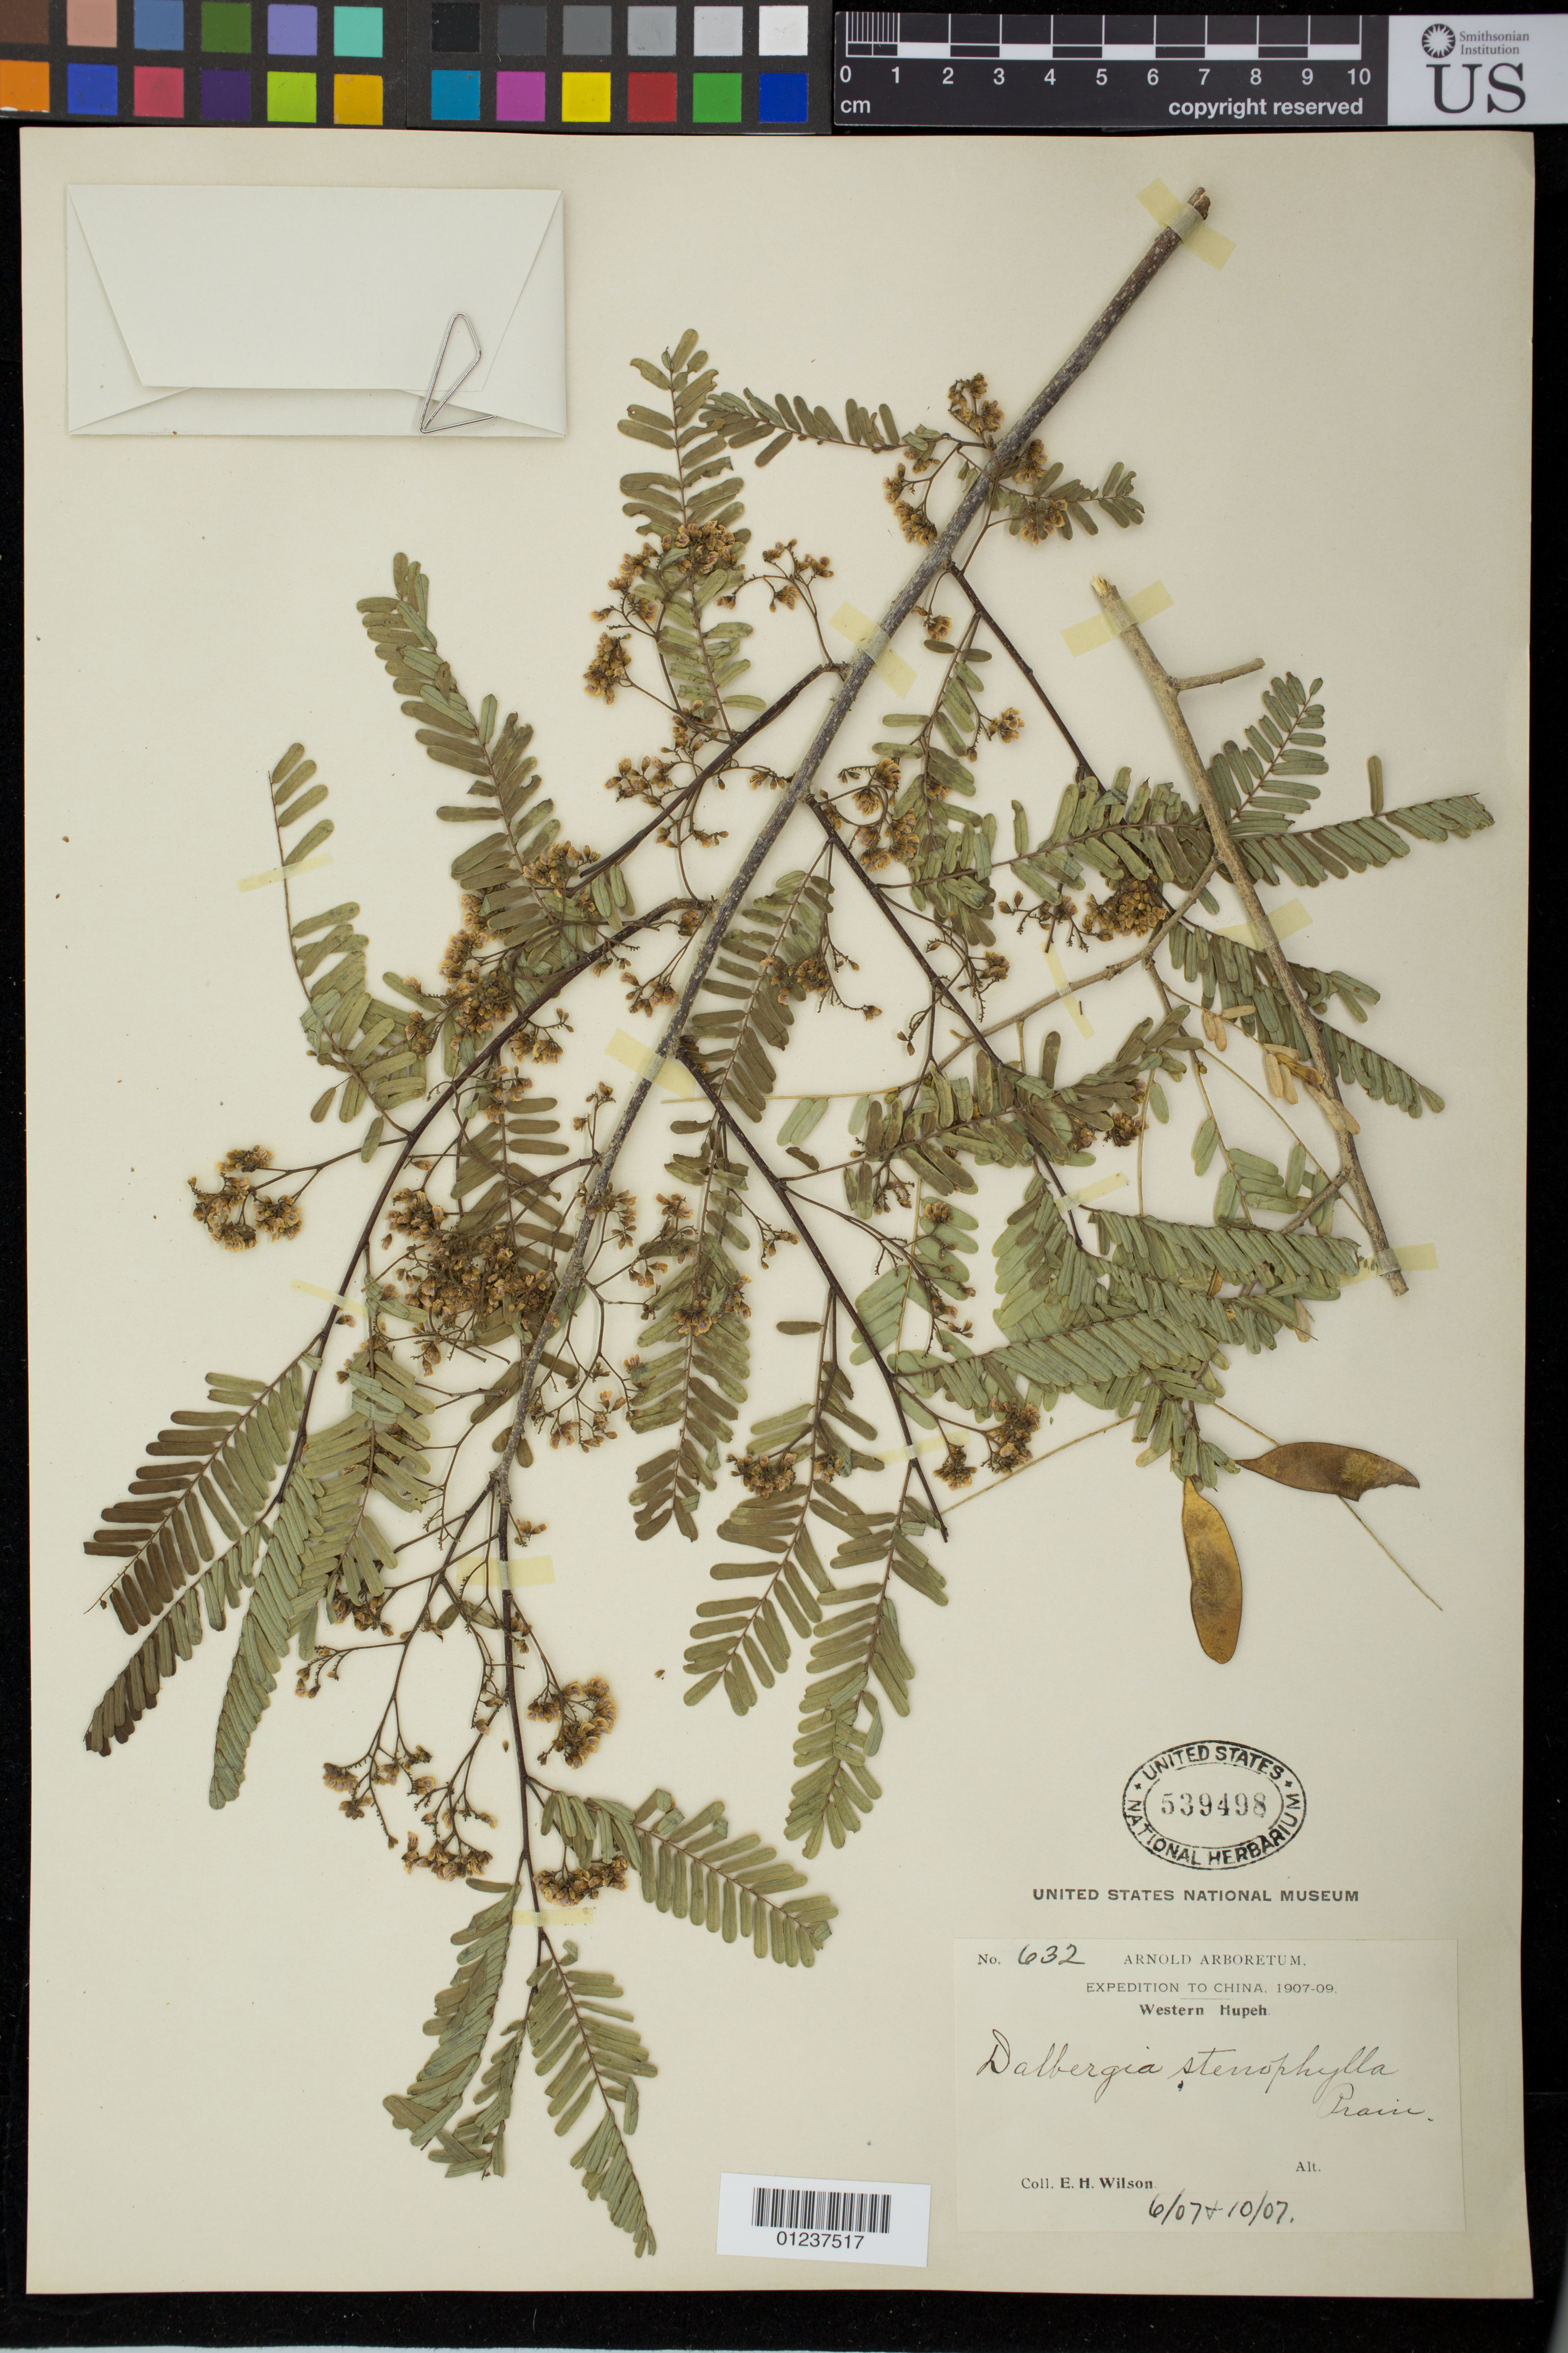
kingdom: Plantae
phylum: Tracheophyta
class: Magnoliopsida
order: Fabales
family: Fabaceae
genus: Dalbergia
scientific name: Dalbergia stenophylla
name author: Prain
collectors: E. H. Wilson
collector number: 632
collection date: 1907-07-06/1907-07-10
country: China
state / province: Hubei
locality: Western Hupeh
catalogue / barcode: US 539498